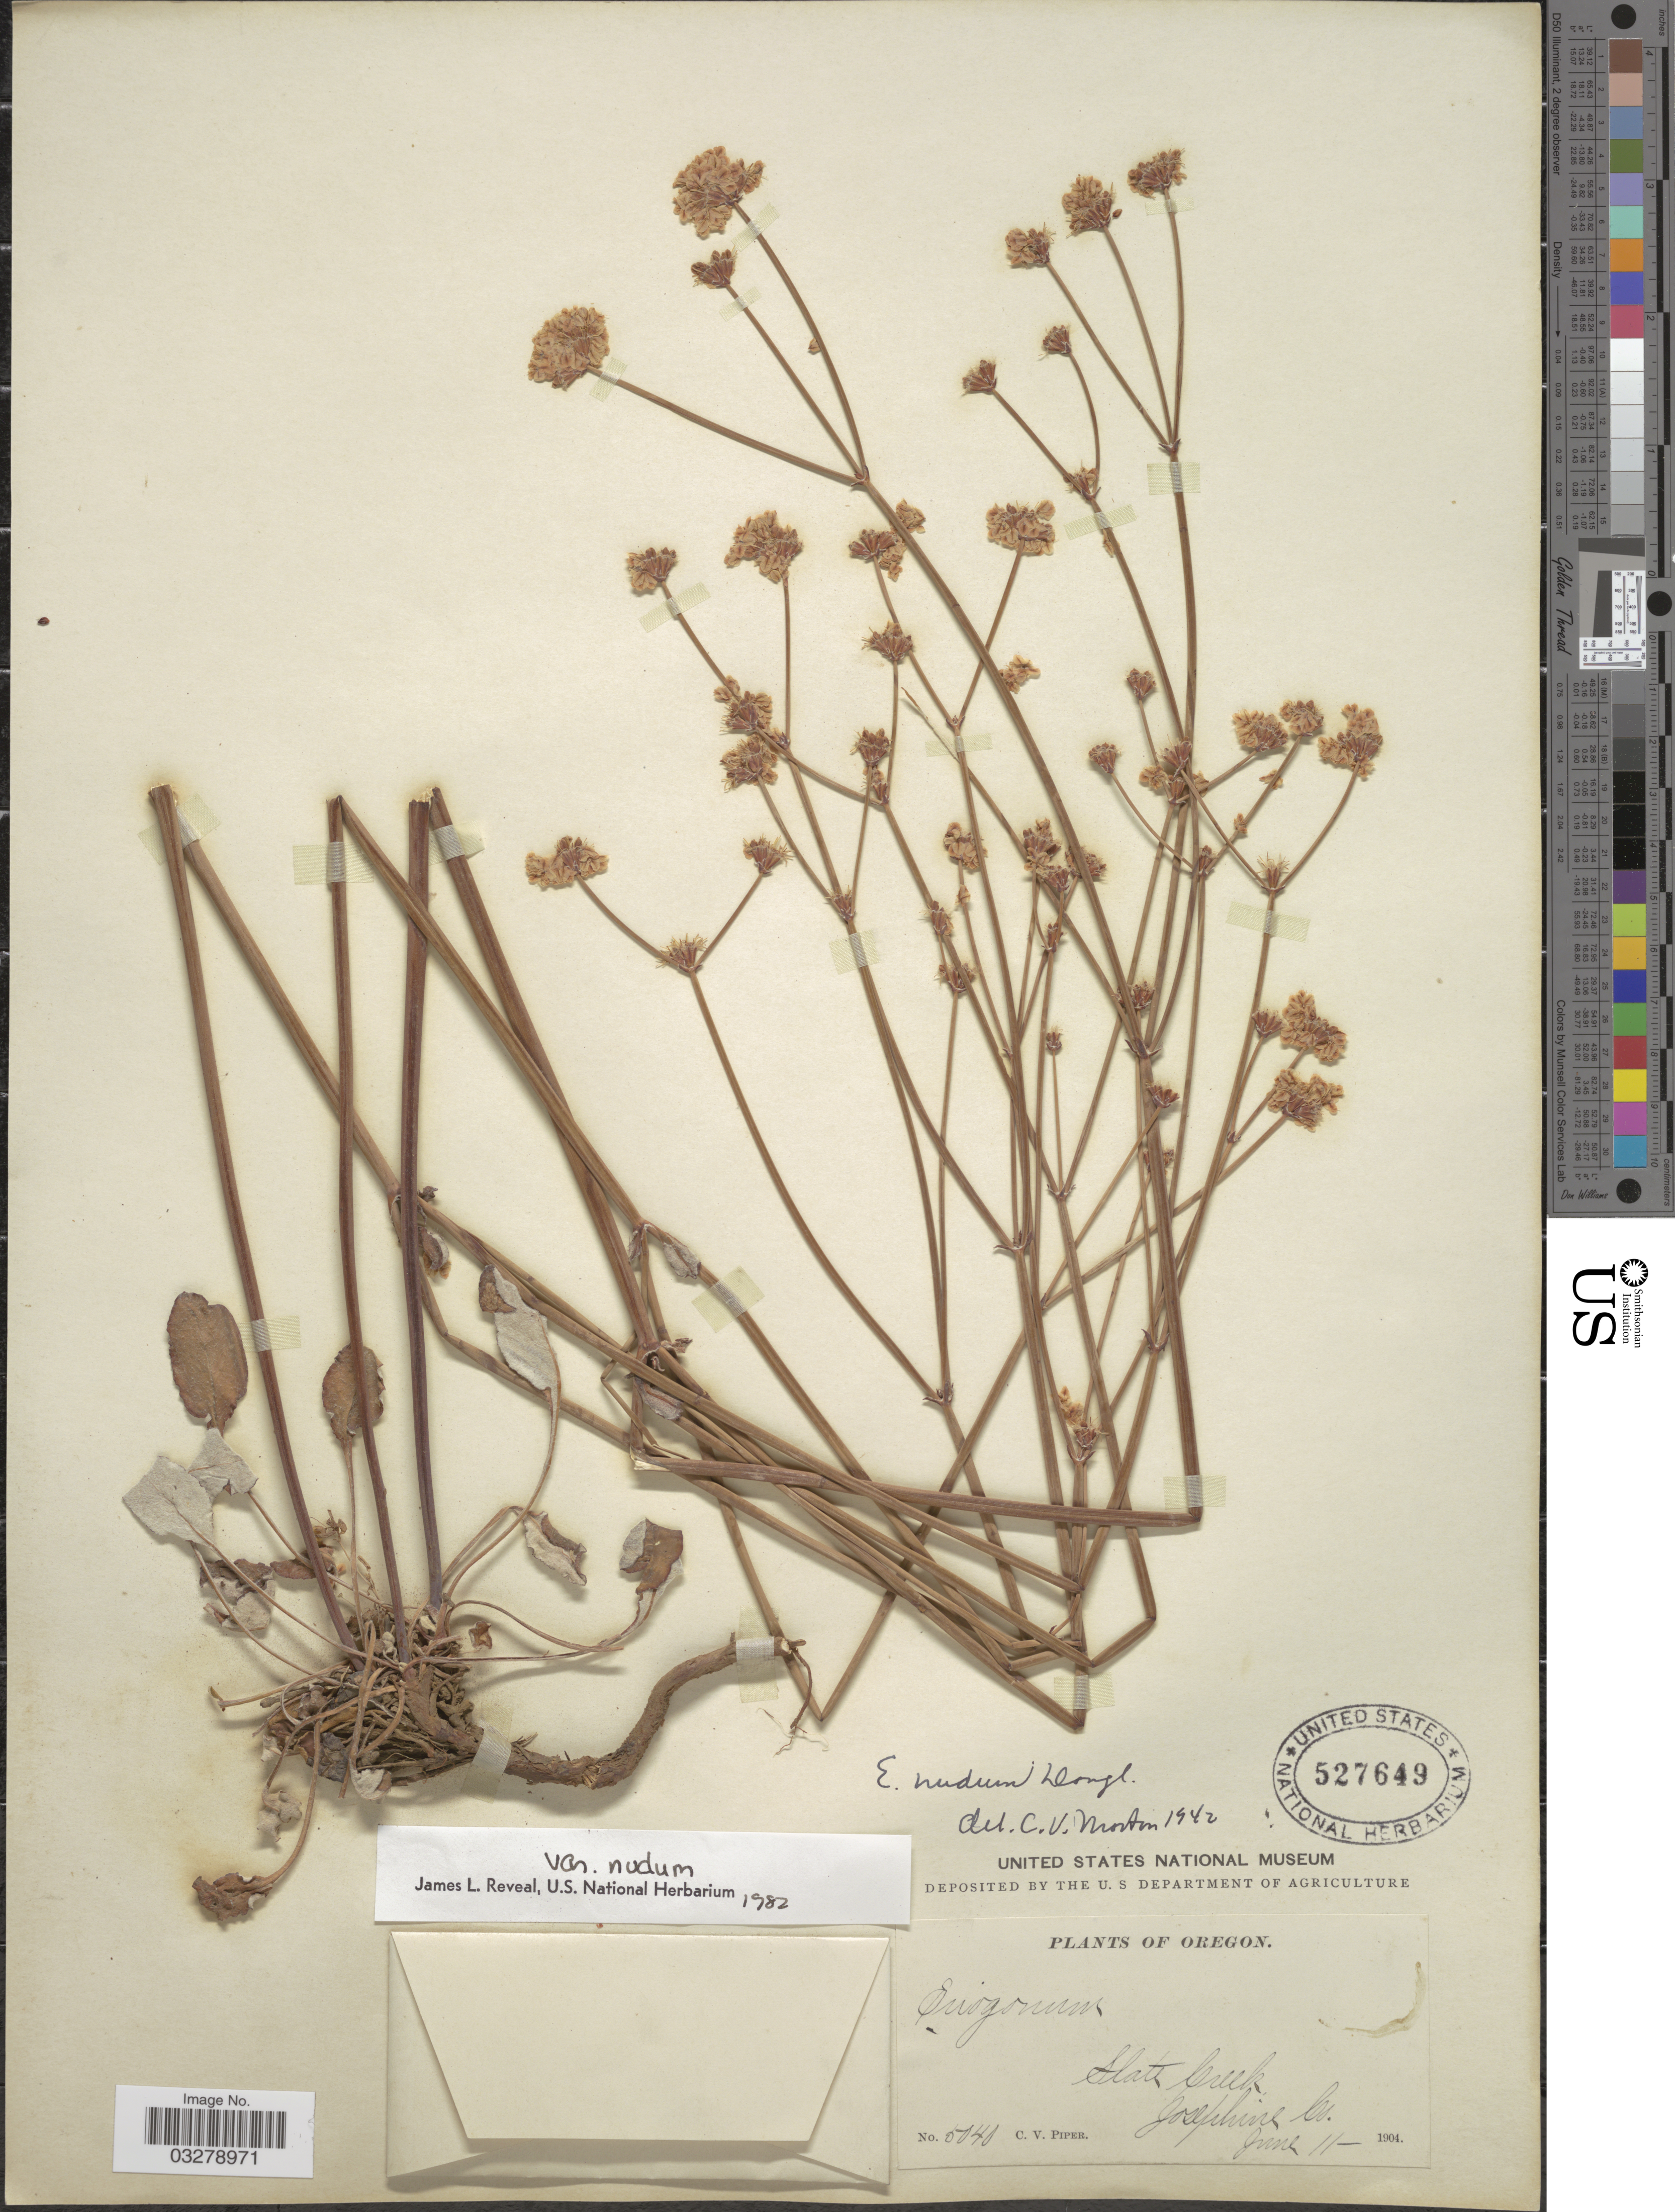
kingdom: Plantae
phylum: Tracheophyta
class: Magnoliopsida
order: Caryophyllales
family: Polygonaceae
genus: Eriogonum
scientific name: Eriogonum nudum var. nudum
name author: Douglas ex Benth.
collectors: C. V. Piper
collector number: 5040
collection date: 1904-06-11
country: United States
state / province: Oregon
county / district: Josephine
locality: State Creek, Josephine Co.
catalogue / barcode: US 527649